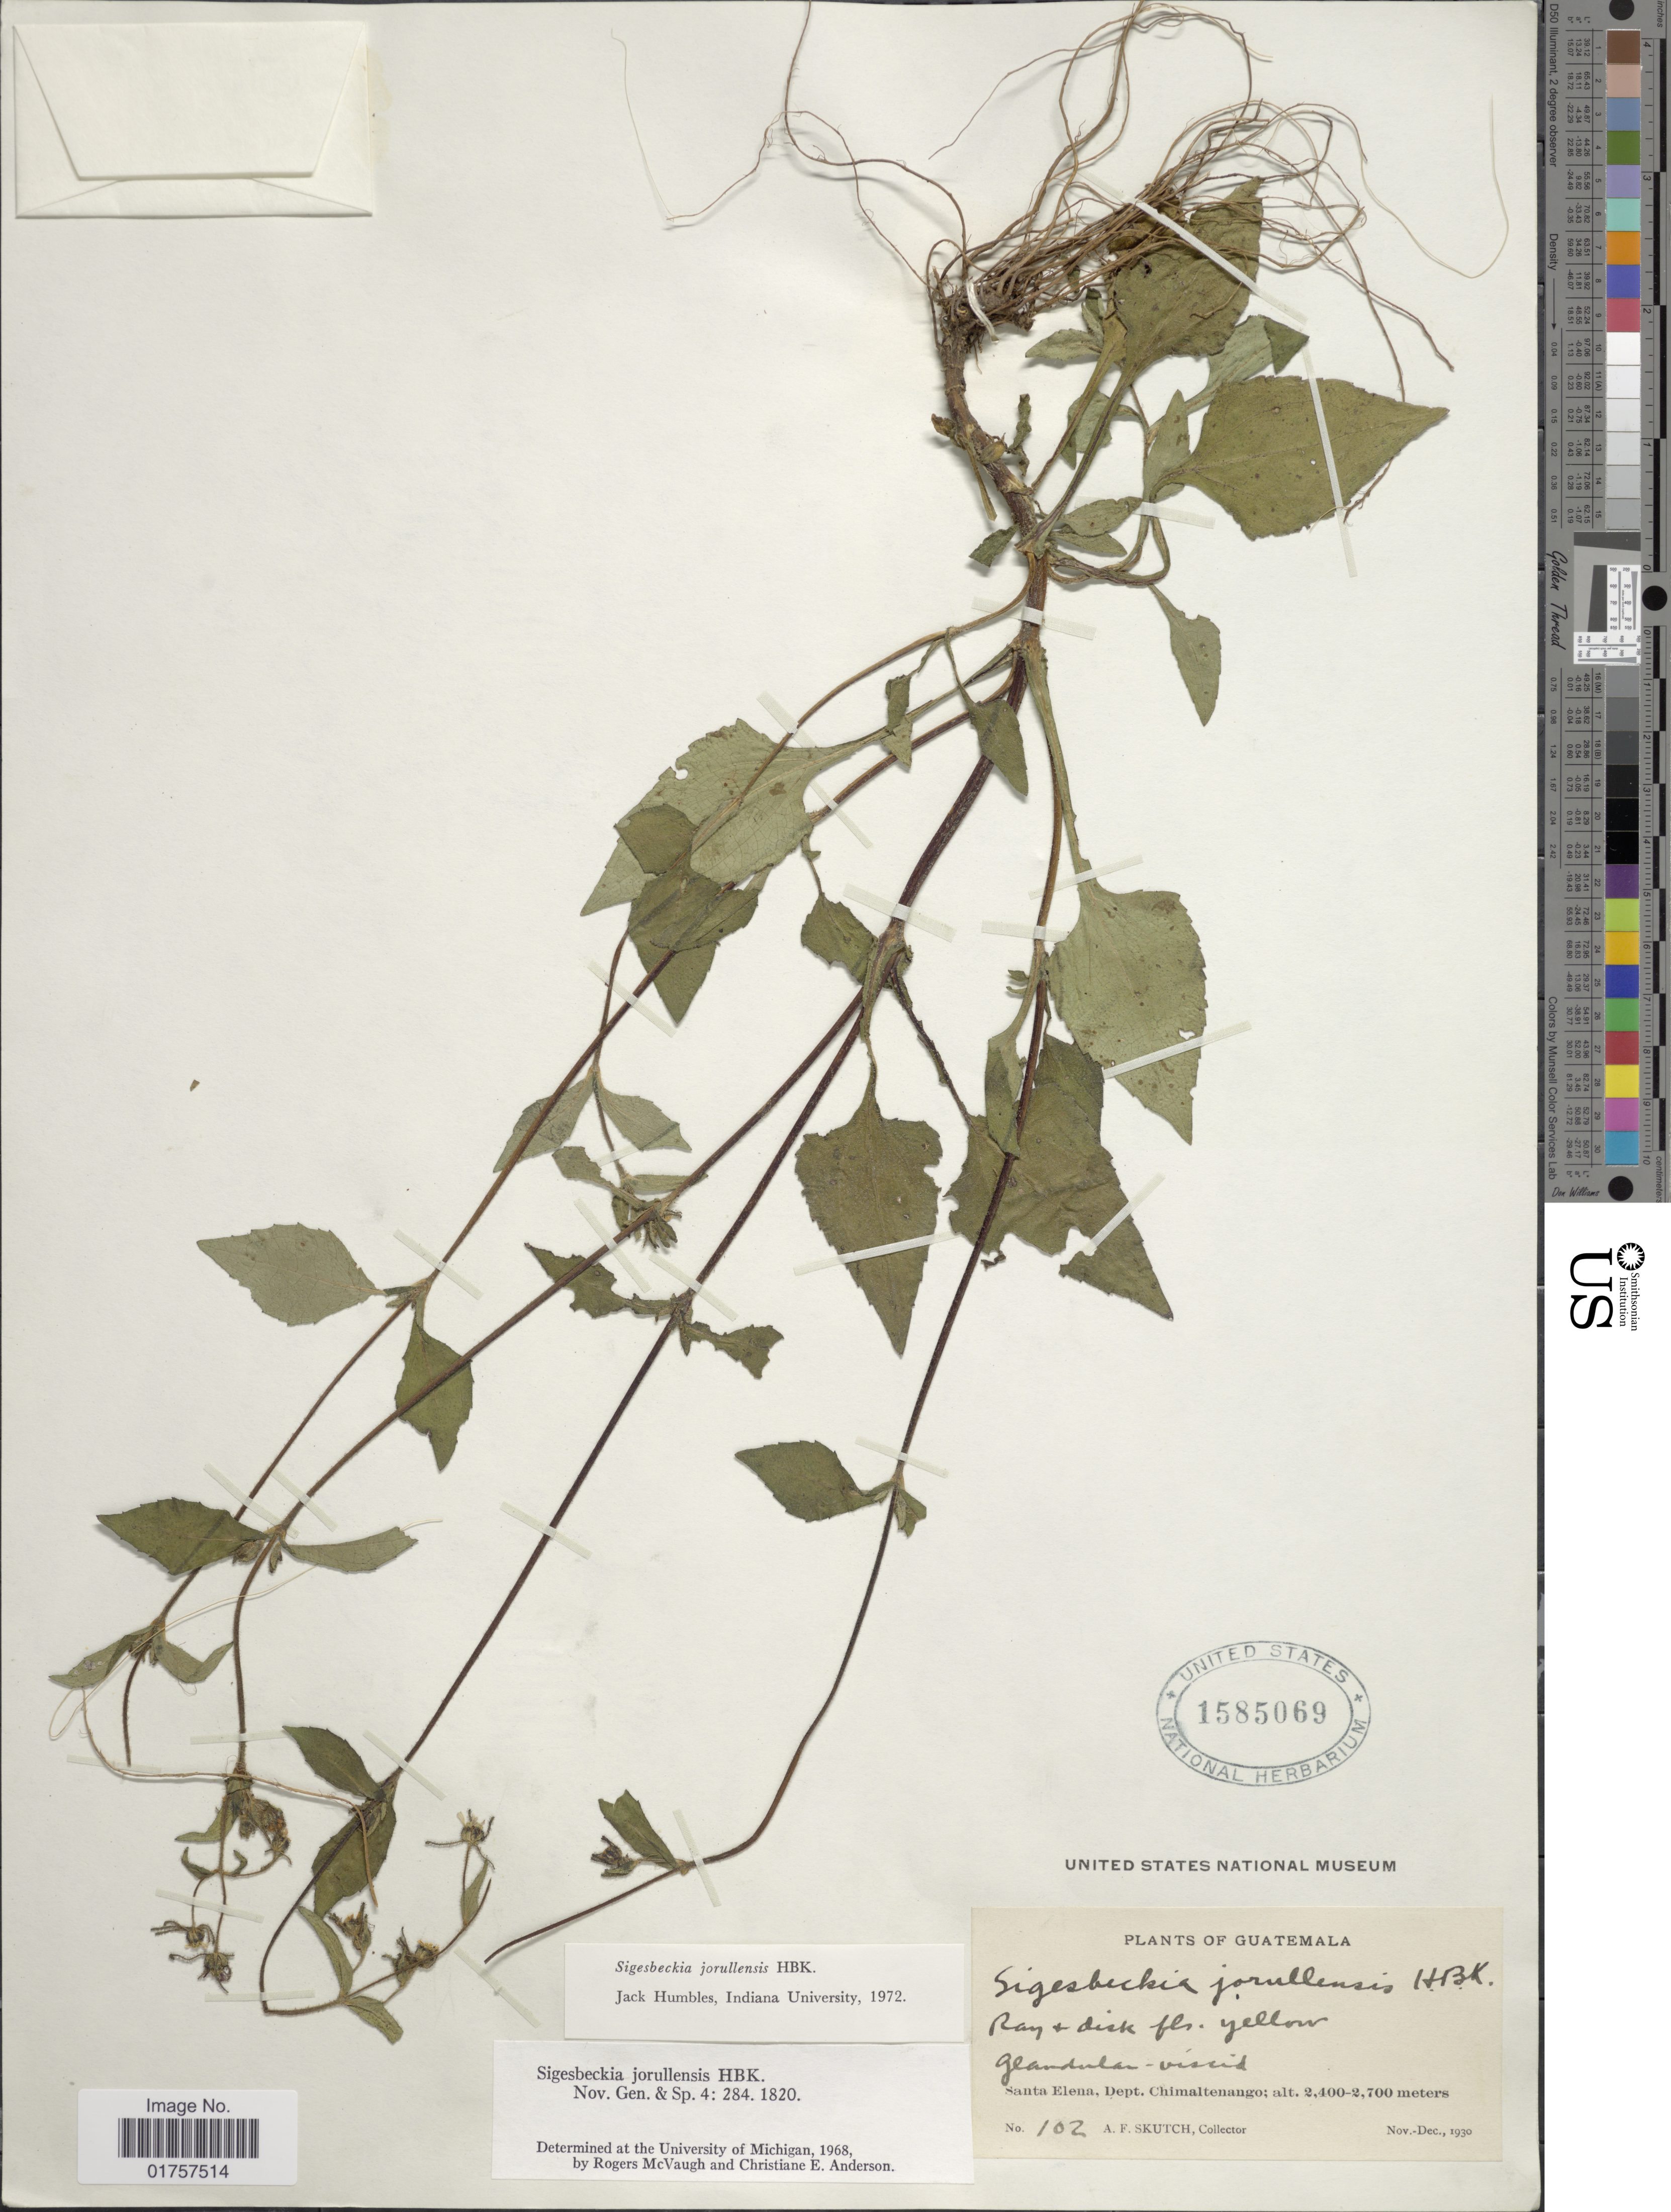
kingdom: Plantae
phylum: Tracheophyta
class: Magnoliopsida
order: Asterales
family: Asteraceae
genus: Sigesbeckia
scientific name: Sigesbeckia jorullensis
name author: Kunth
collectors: A. F. Skutch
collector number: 102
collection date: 1930-11/1930-12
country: Guatemala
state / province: Chimaltenango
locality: Santa Elena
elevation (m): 2400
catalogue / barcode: US 1585069